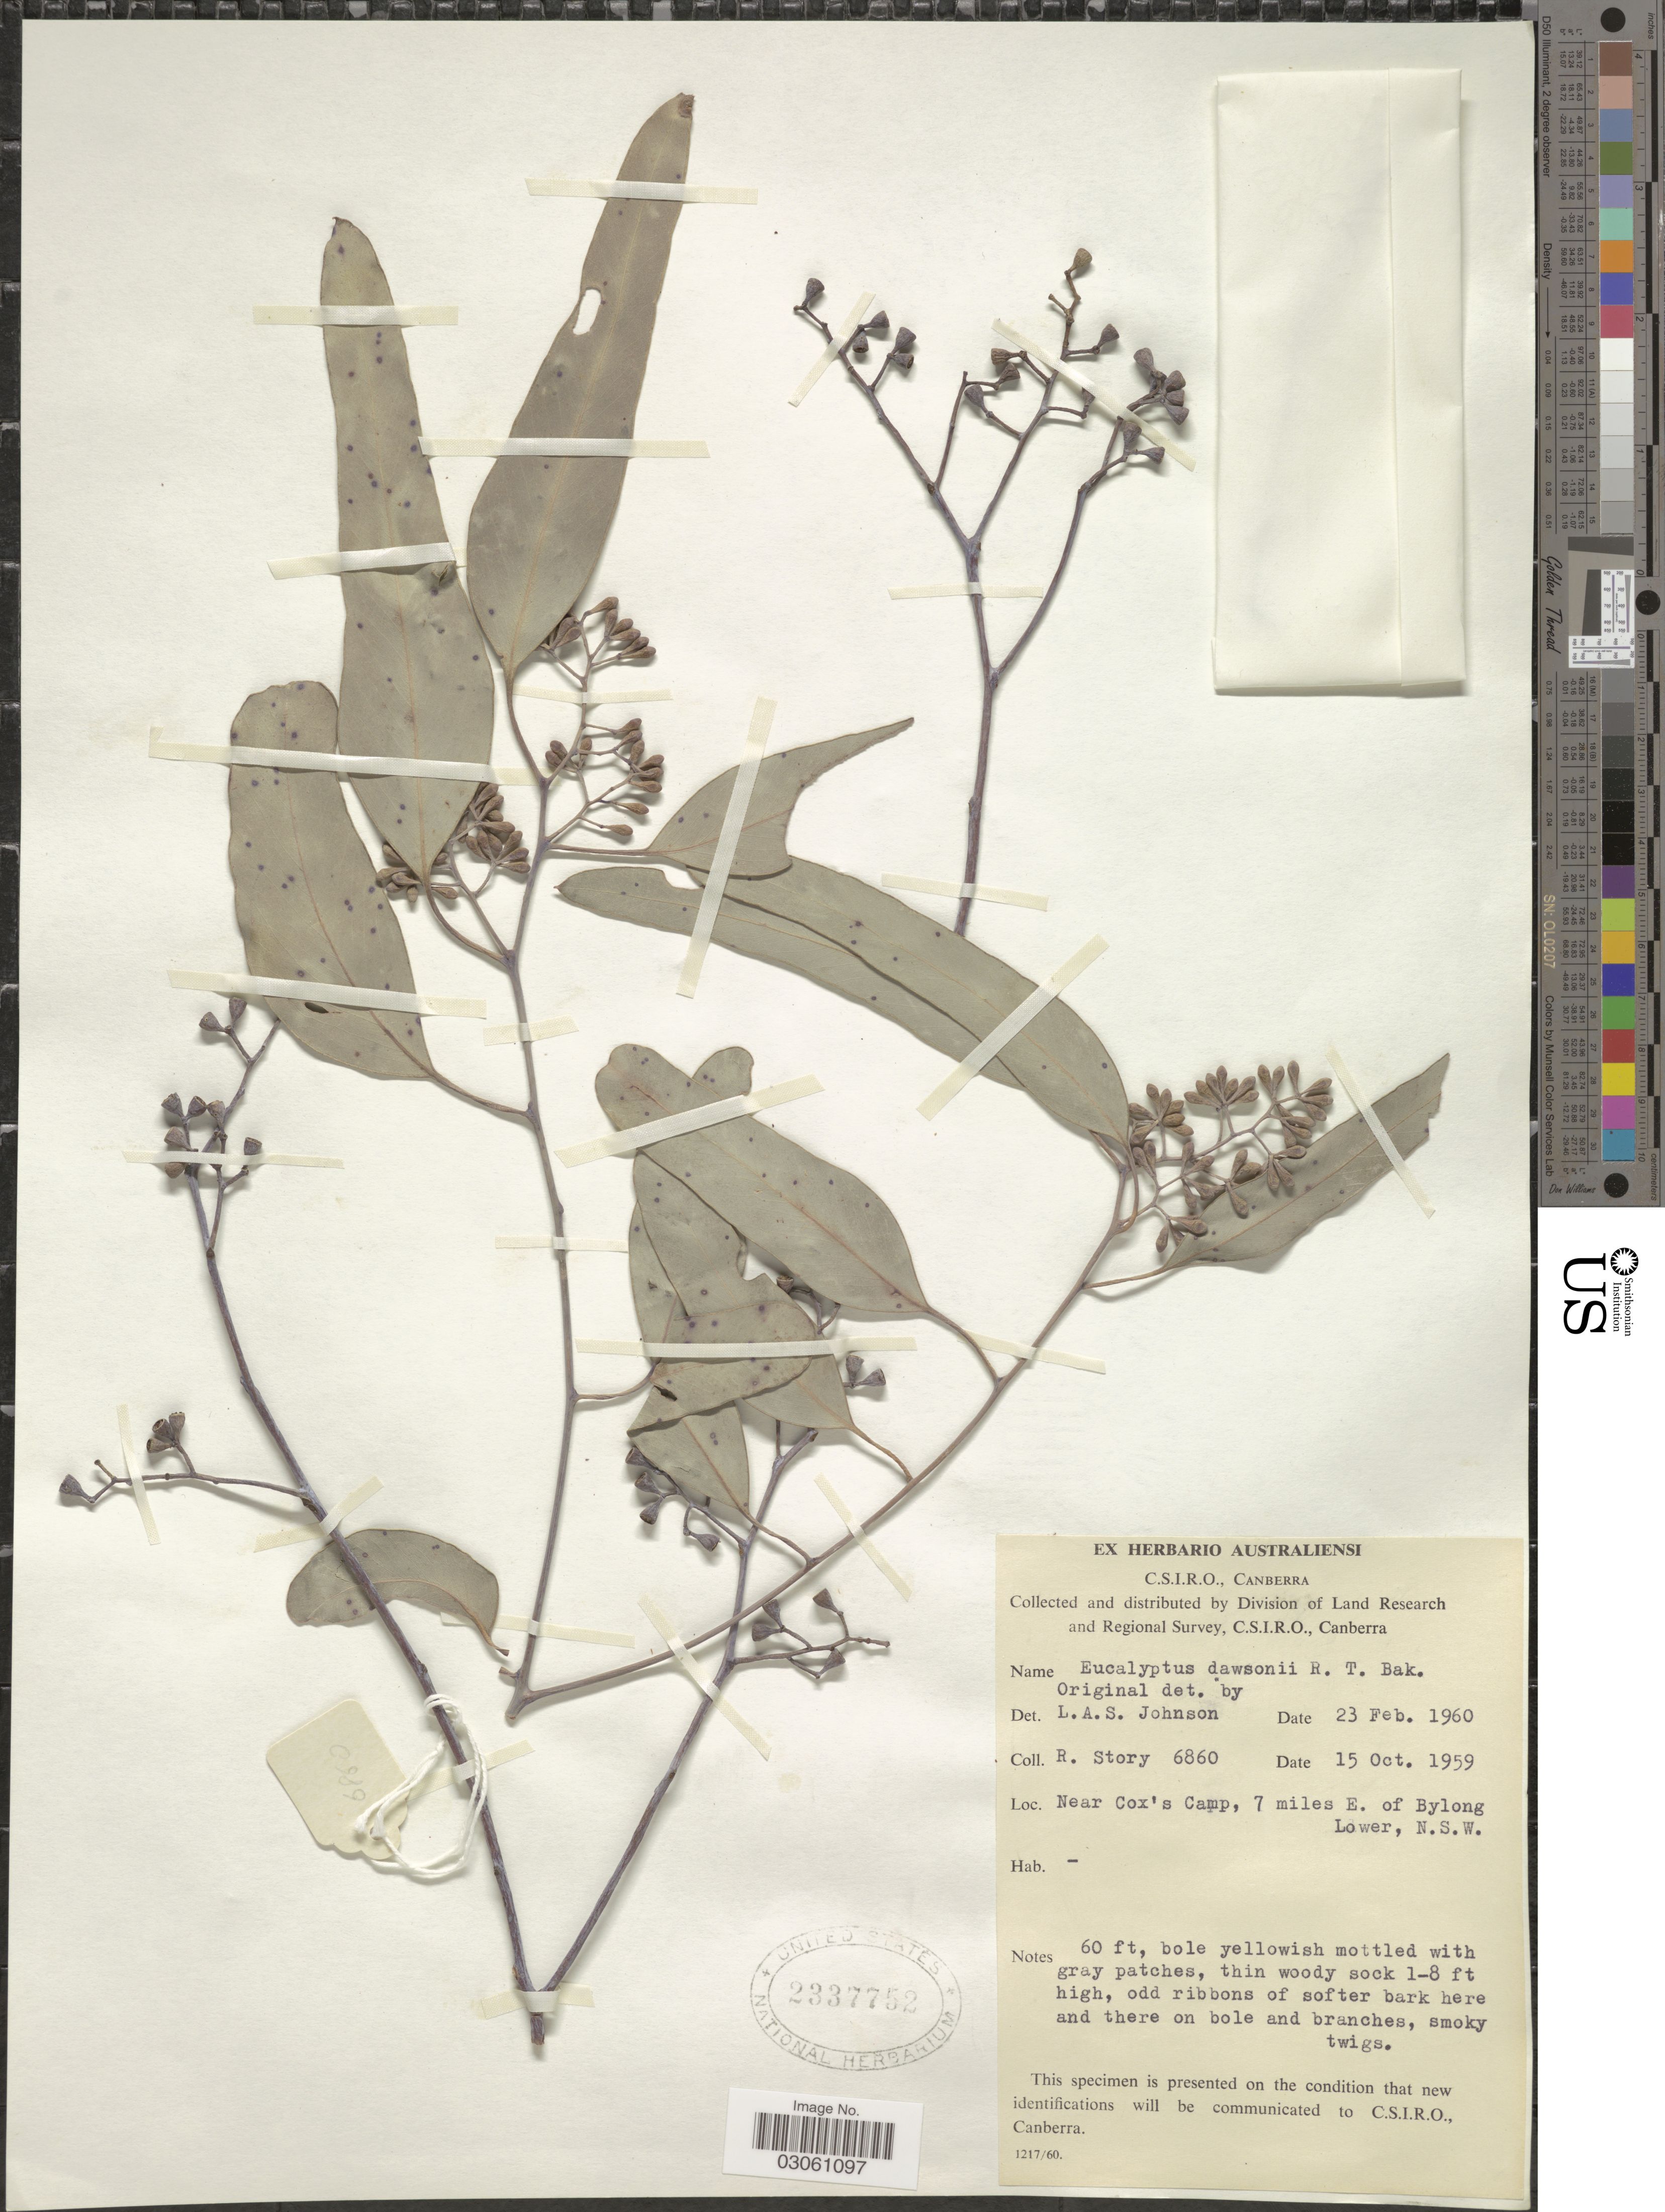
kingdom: Plantae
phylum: Tracheophyta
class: Magnoliopsida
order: Myrtales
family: Myrtaceae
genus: Eucalyptus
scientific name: Eucalyptus dawsonii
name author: R.T. Baker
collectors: R. Story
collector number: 6860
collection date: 1959-10-15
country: Australia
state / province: New South Wales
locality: Near Cox's Camp, 7 miles E. of Bylong Lower, N.S.W.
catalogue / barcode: US 2337752